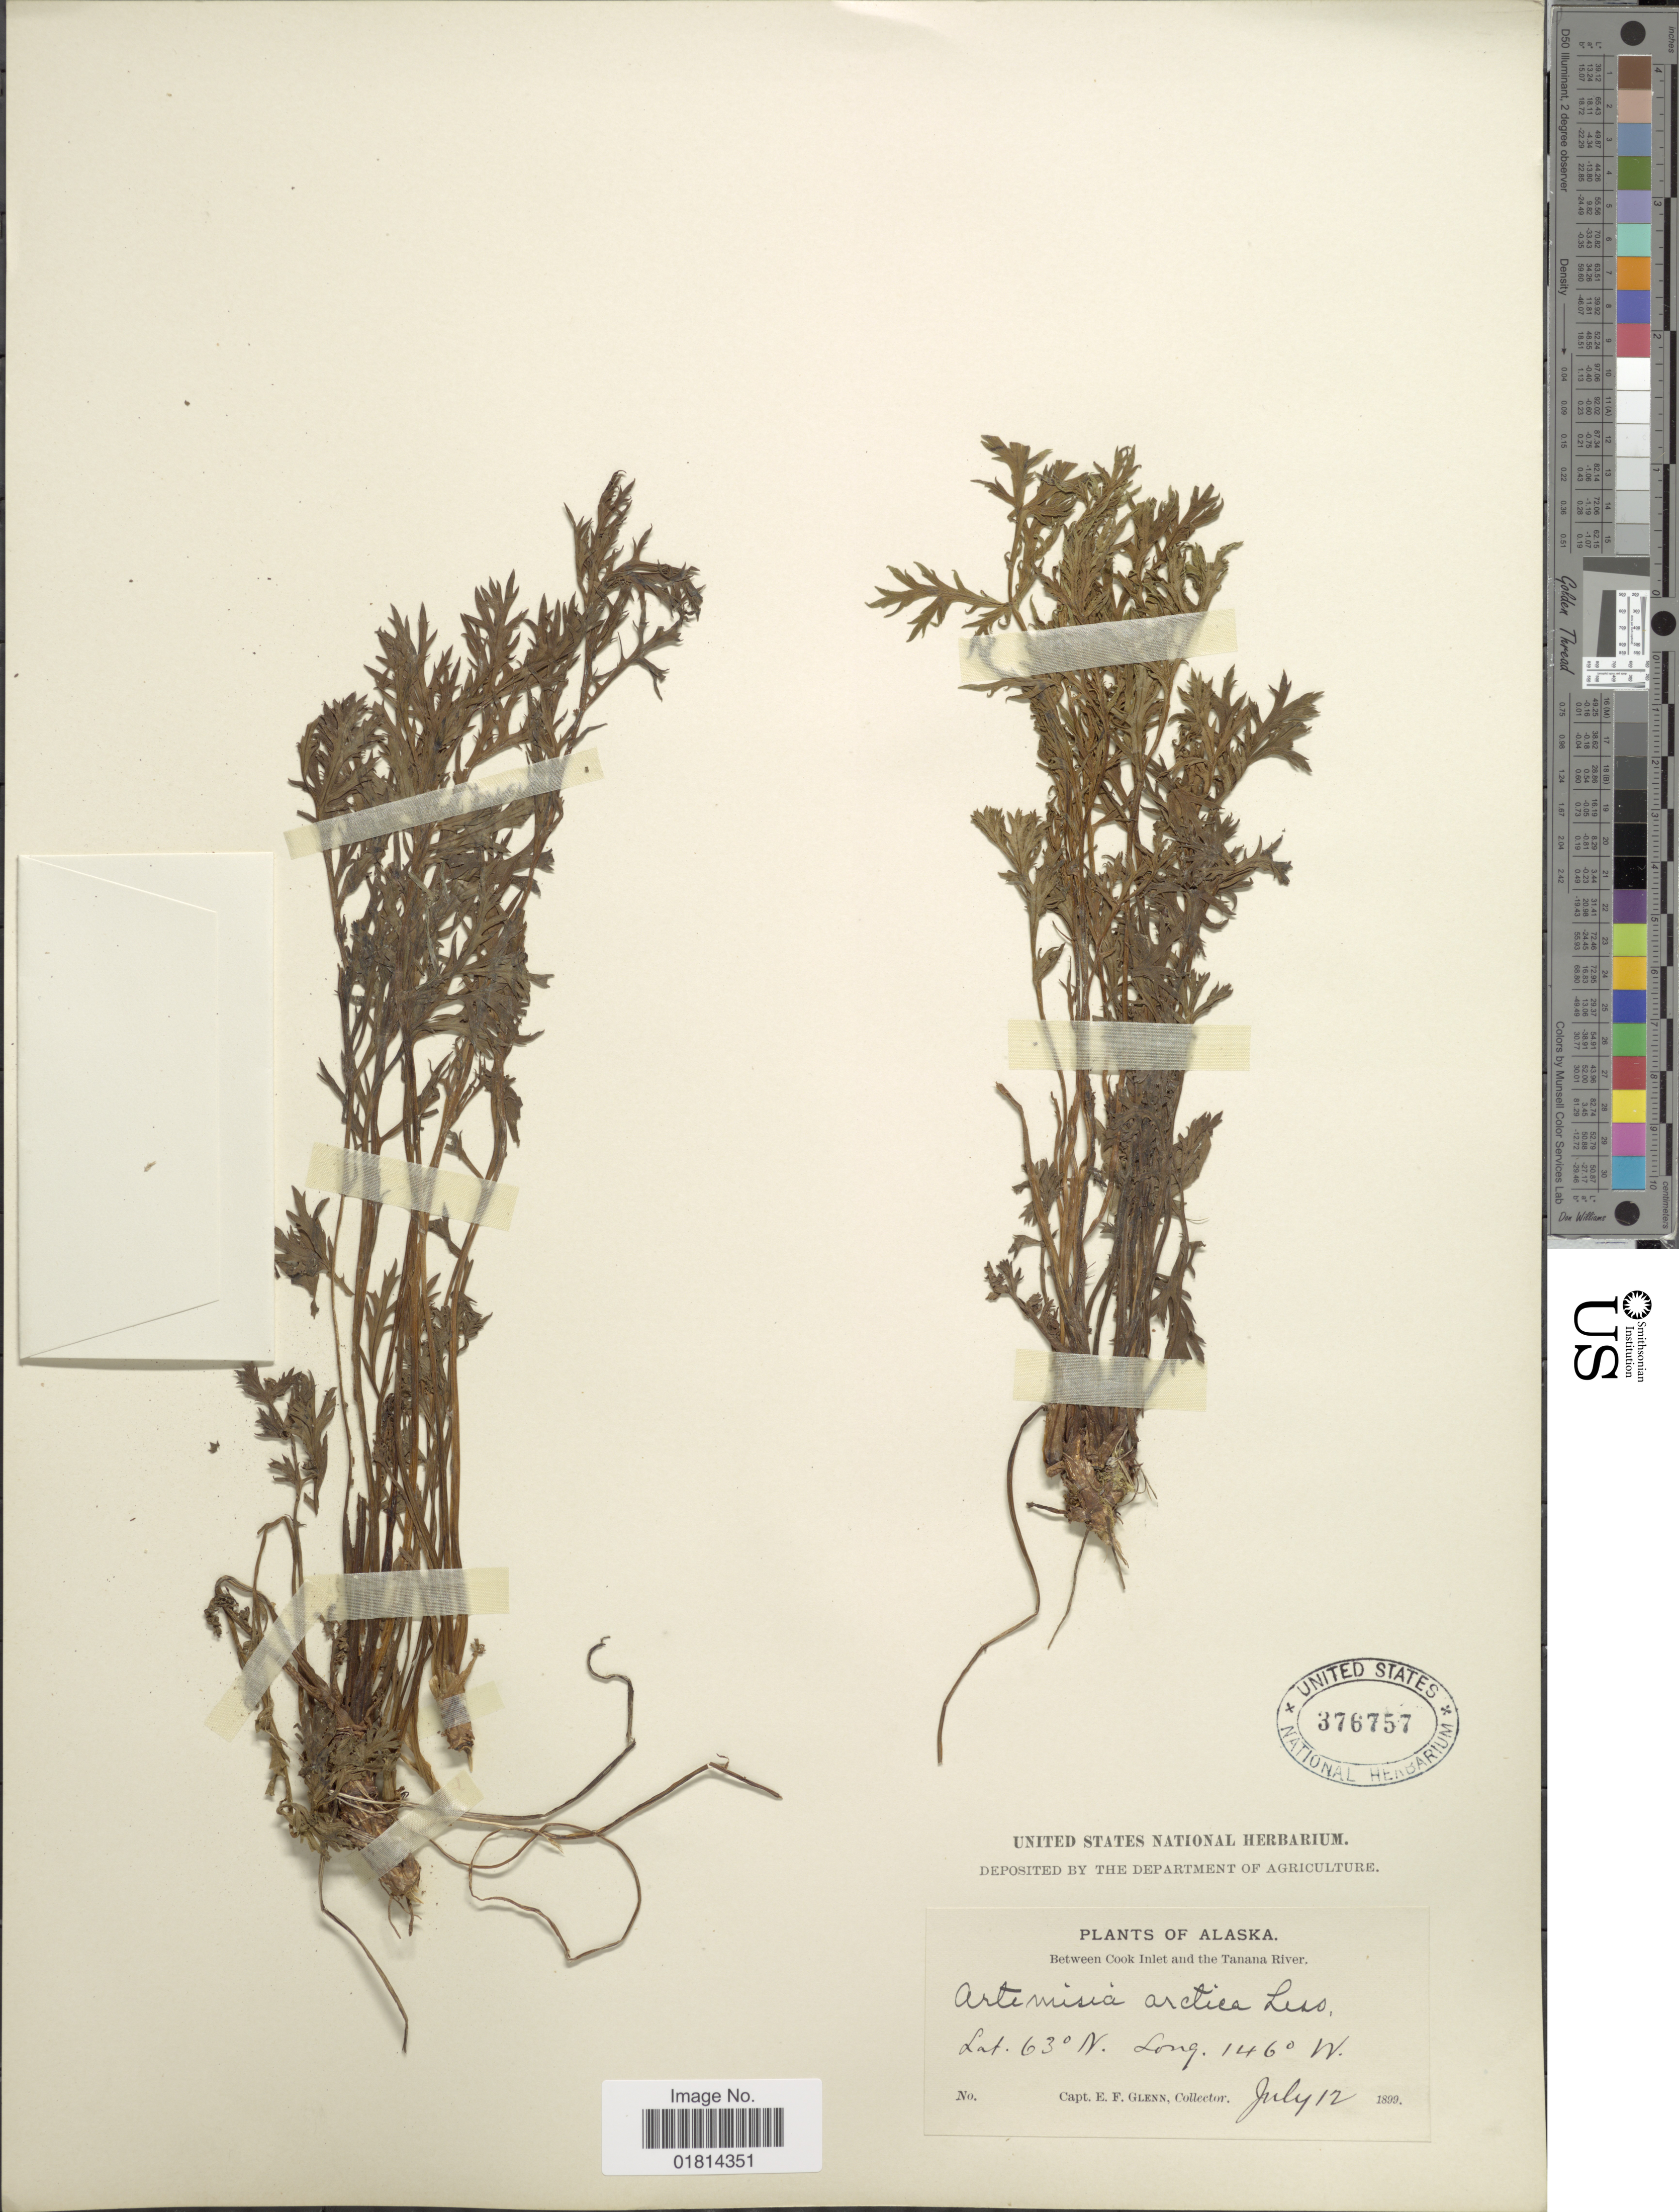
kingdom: Plantae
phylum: Tracheophyta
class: Magnoliopsida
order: Asterales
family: Asteraceae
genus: Artemisia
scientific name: Artemisia arctica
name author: Less.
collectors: E. Glenn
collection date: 1899-07-12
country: United States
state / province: Alaska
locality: Between Cook Inlet and the Tanana River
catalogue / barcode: US 376757